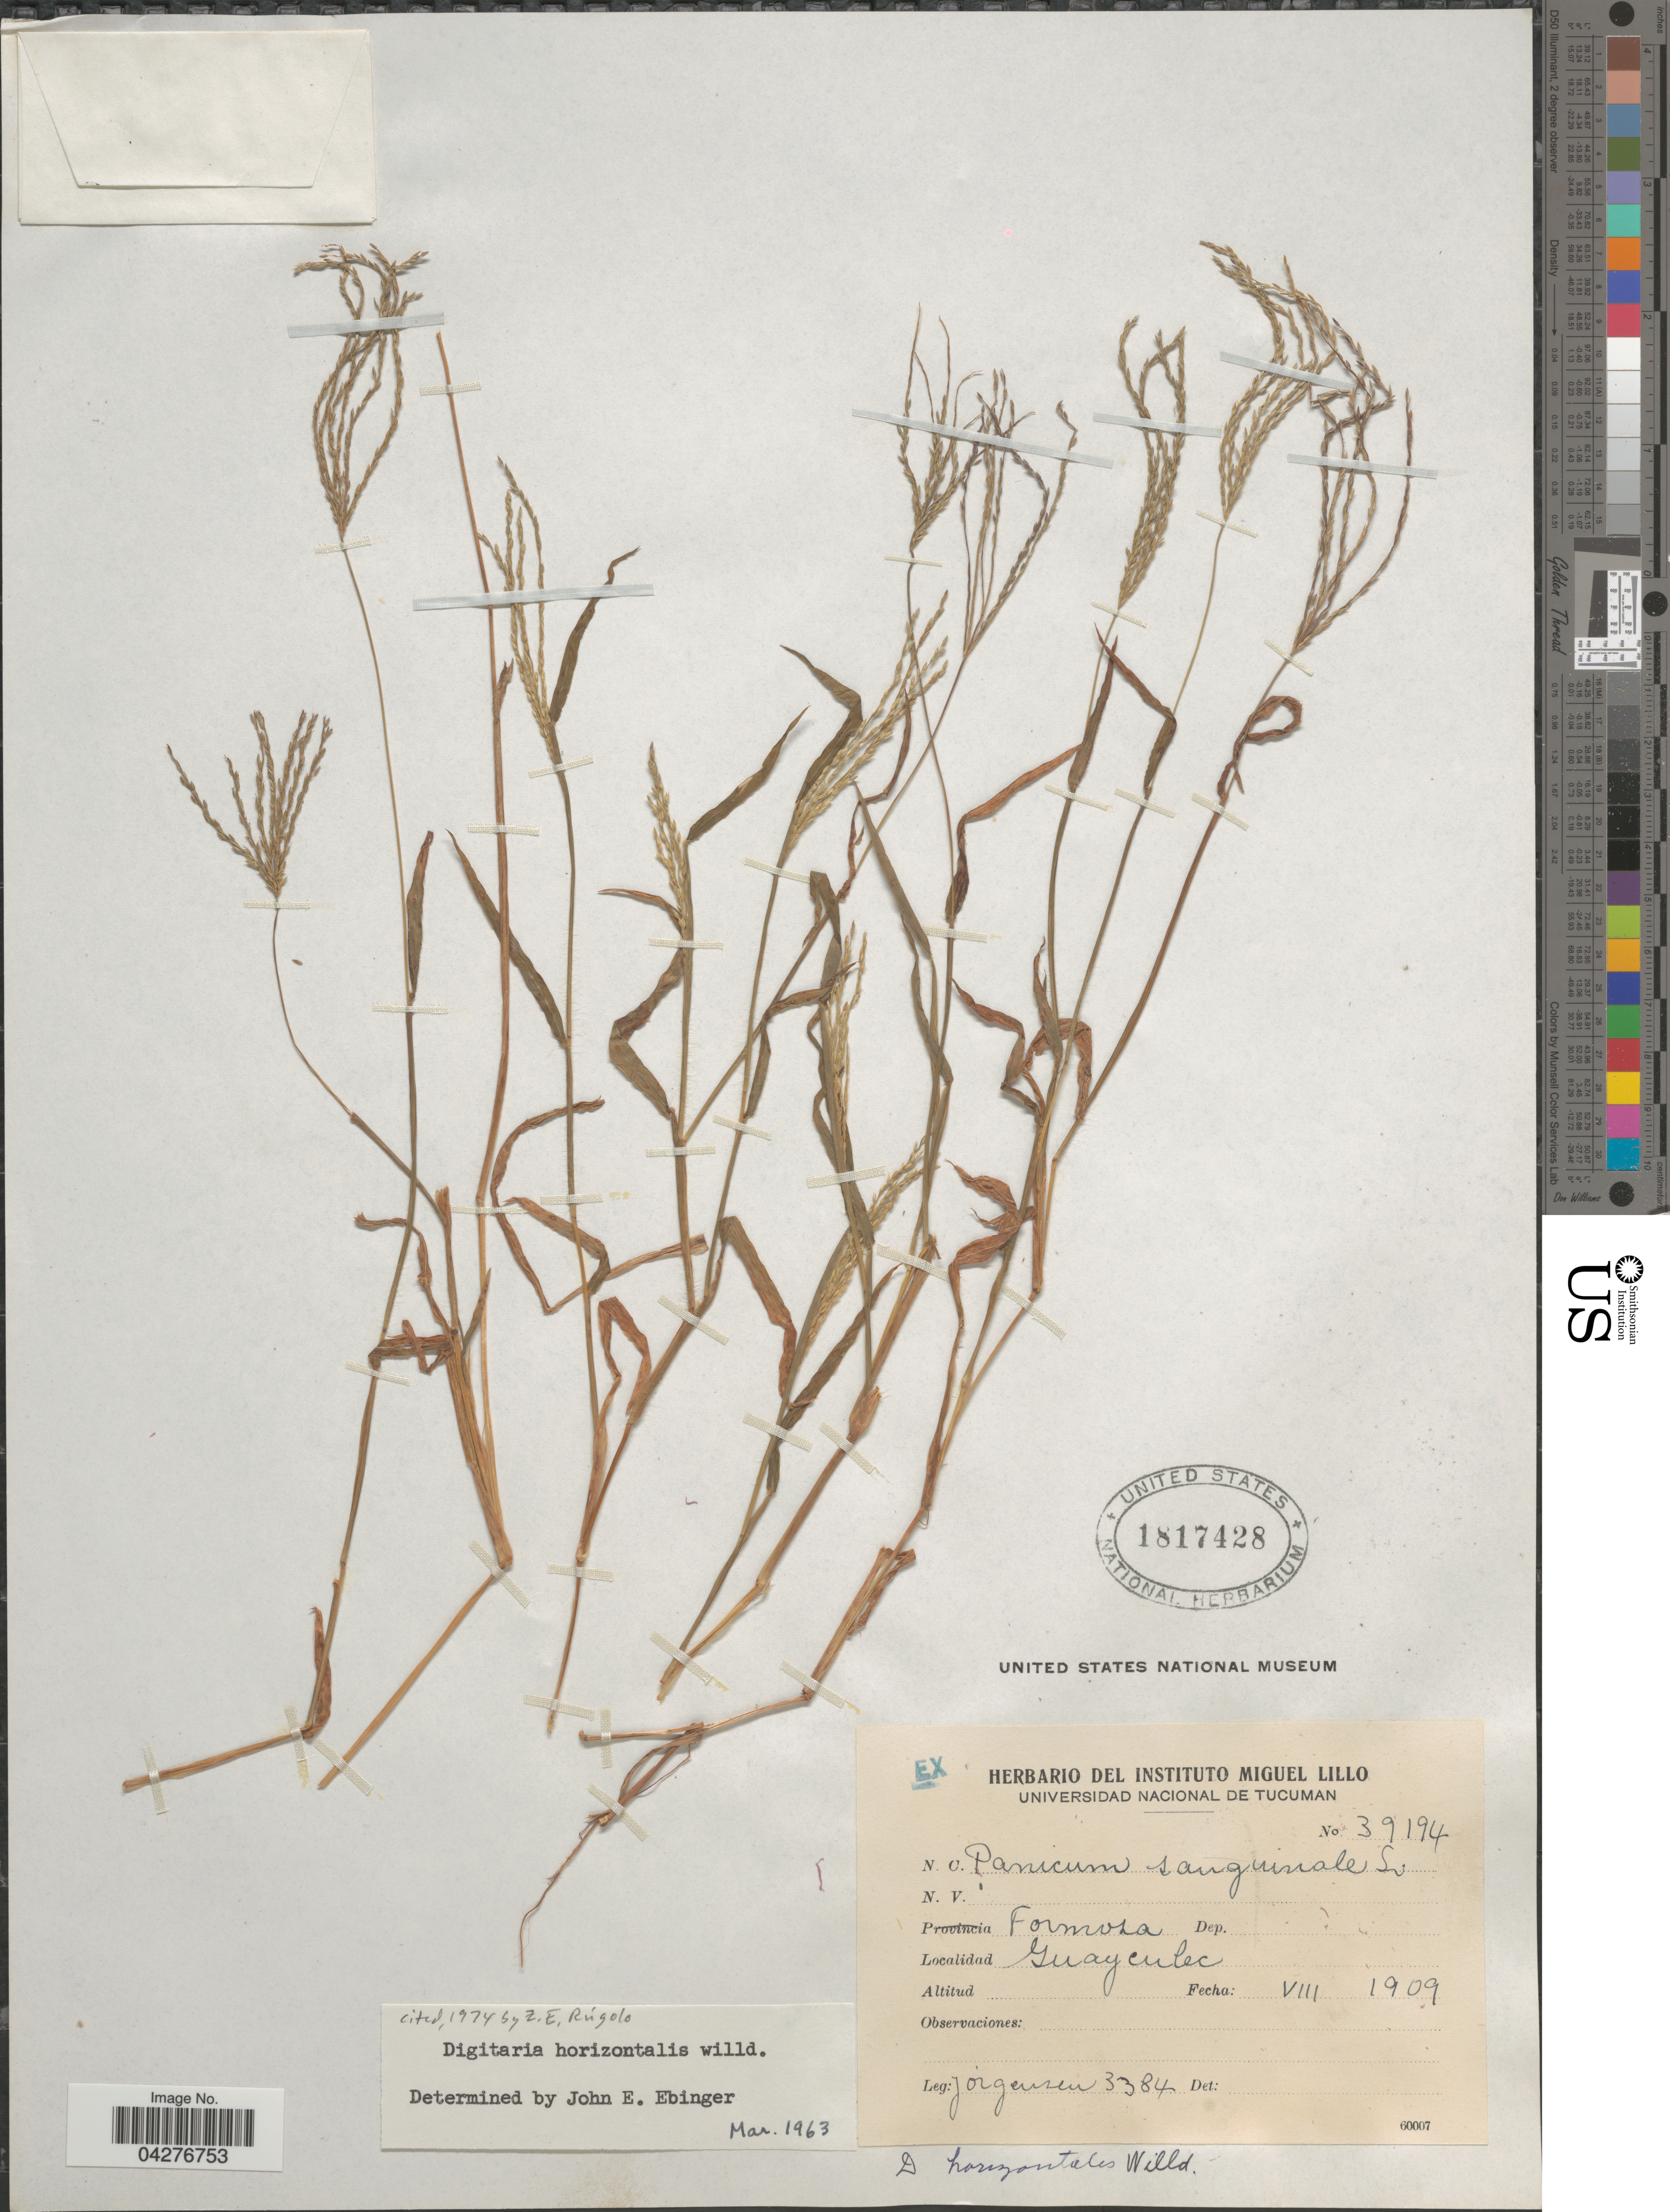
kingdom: Plantae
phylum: Tracheophyta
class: Liliopsida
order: Poales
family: Poaceae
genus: Digitaria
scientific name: Digitaria horizontalis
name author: Willd.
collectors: Jorgensen, --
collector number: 3384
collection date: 1909-08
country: Argentina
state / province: Formosa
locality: Guayculec.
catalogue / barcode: US 1817428